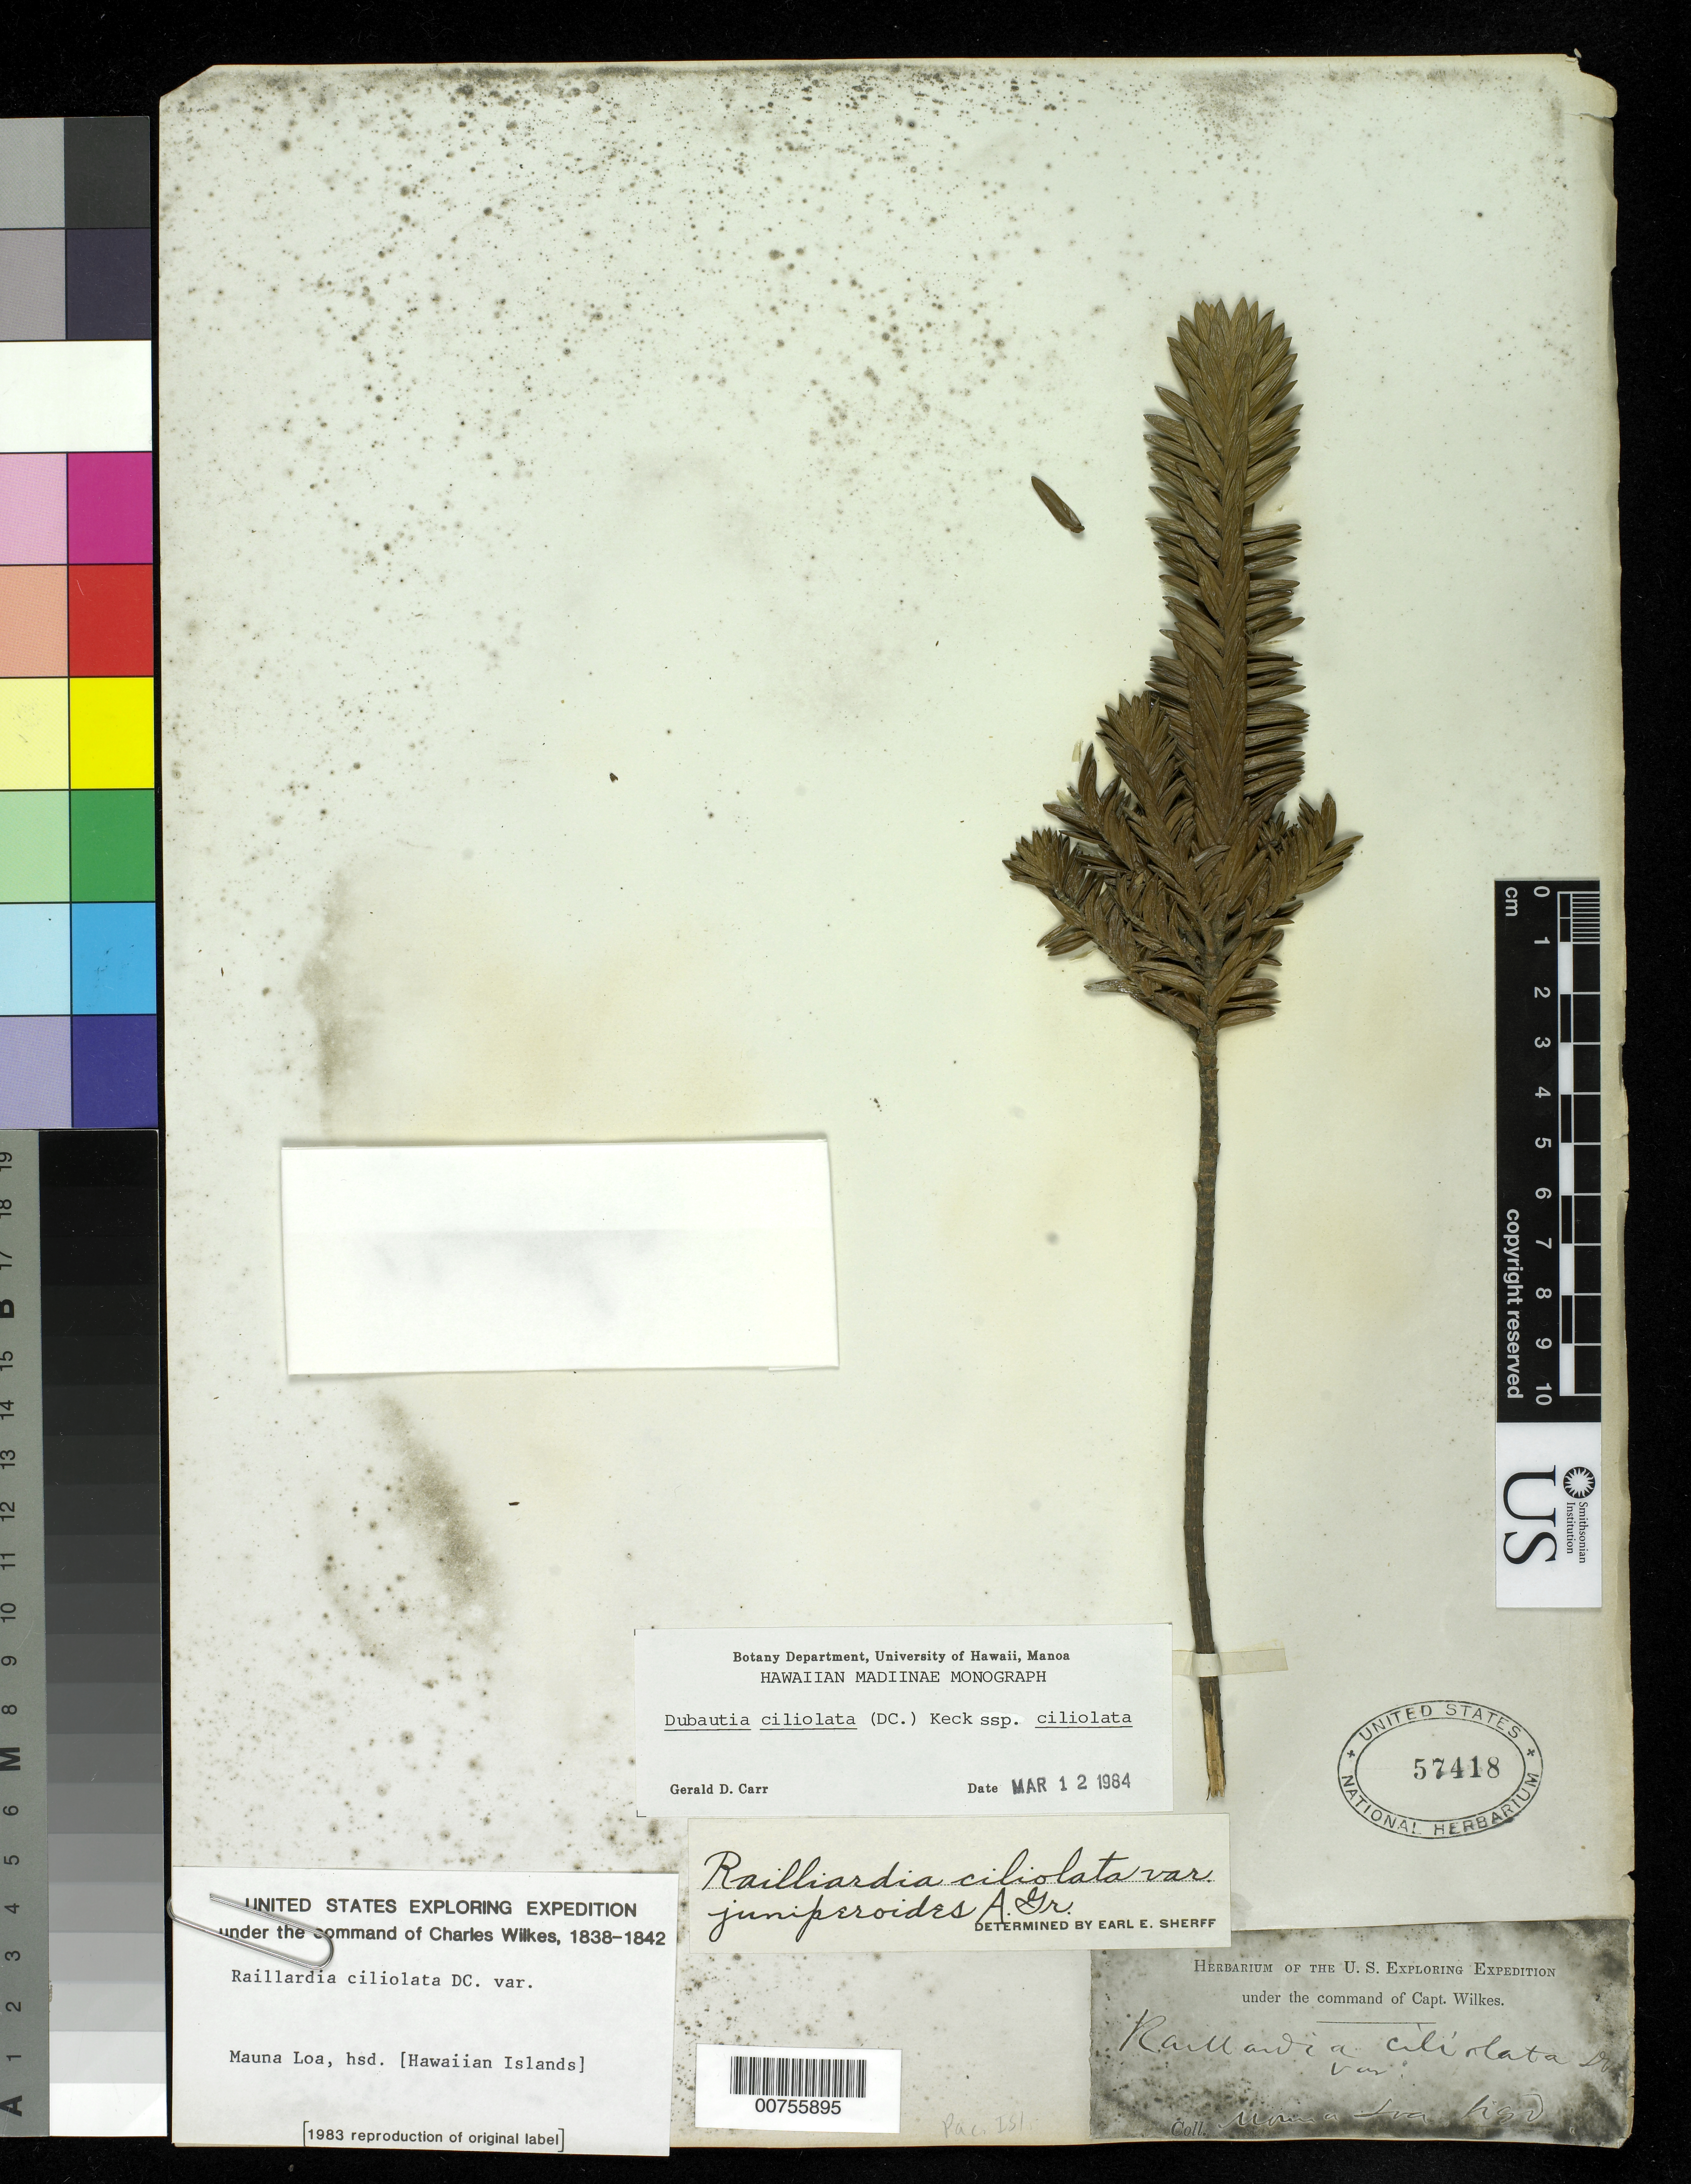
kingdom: Plantae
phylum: Tracheophyta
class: Magnoliopsida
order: Asterales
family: Asteraceae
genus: Dubautia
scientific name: Dubautia ciliolata subsp. ciliolata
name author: (DC.) D.D. Keck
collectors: Wilkes Explor. Exped.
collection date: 1838/1842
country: United States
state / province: Hawaii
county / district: Hawaii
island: Hawaii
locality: Mauna Loa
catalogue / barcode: US 57418